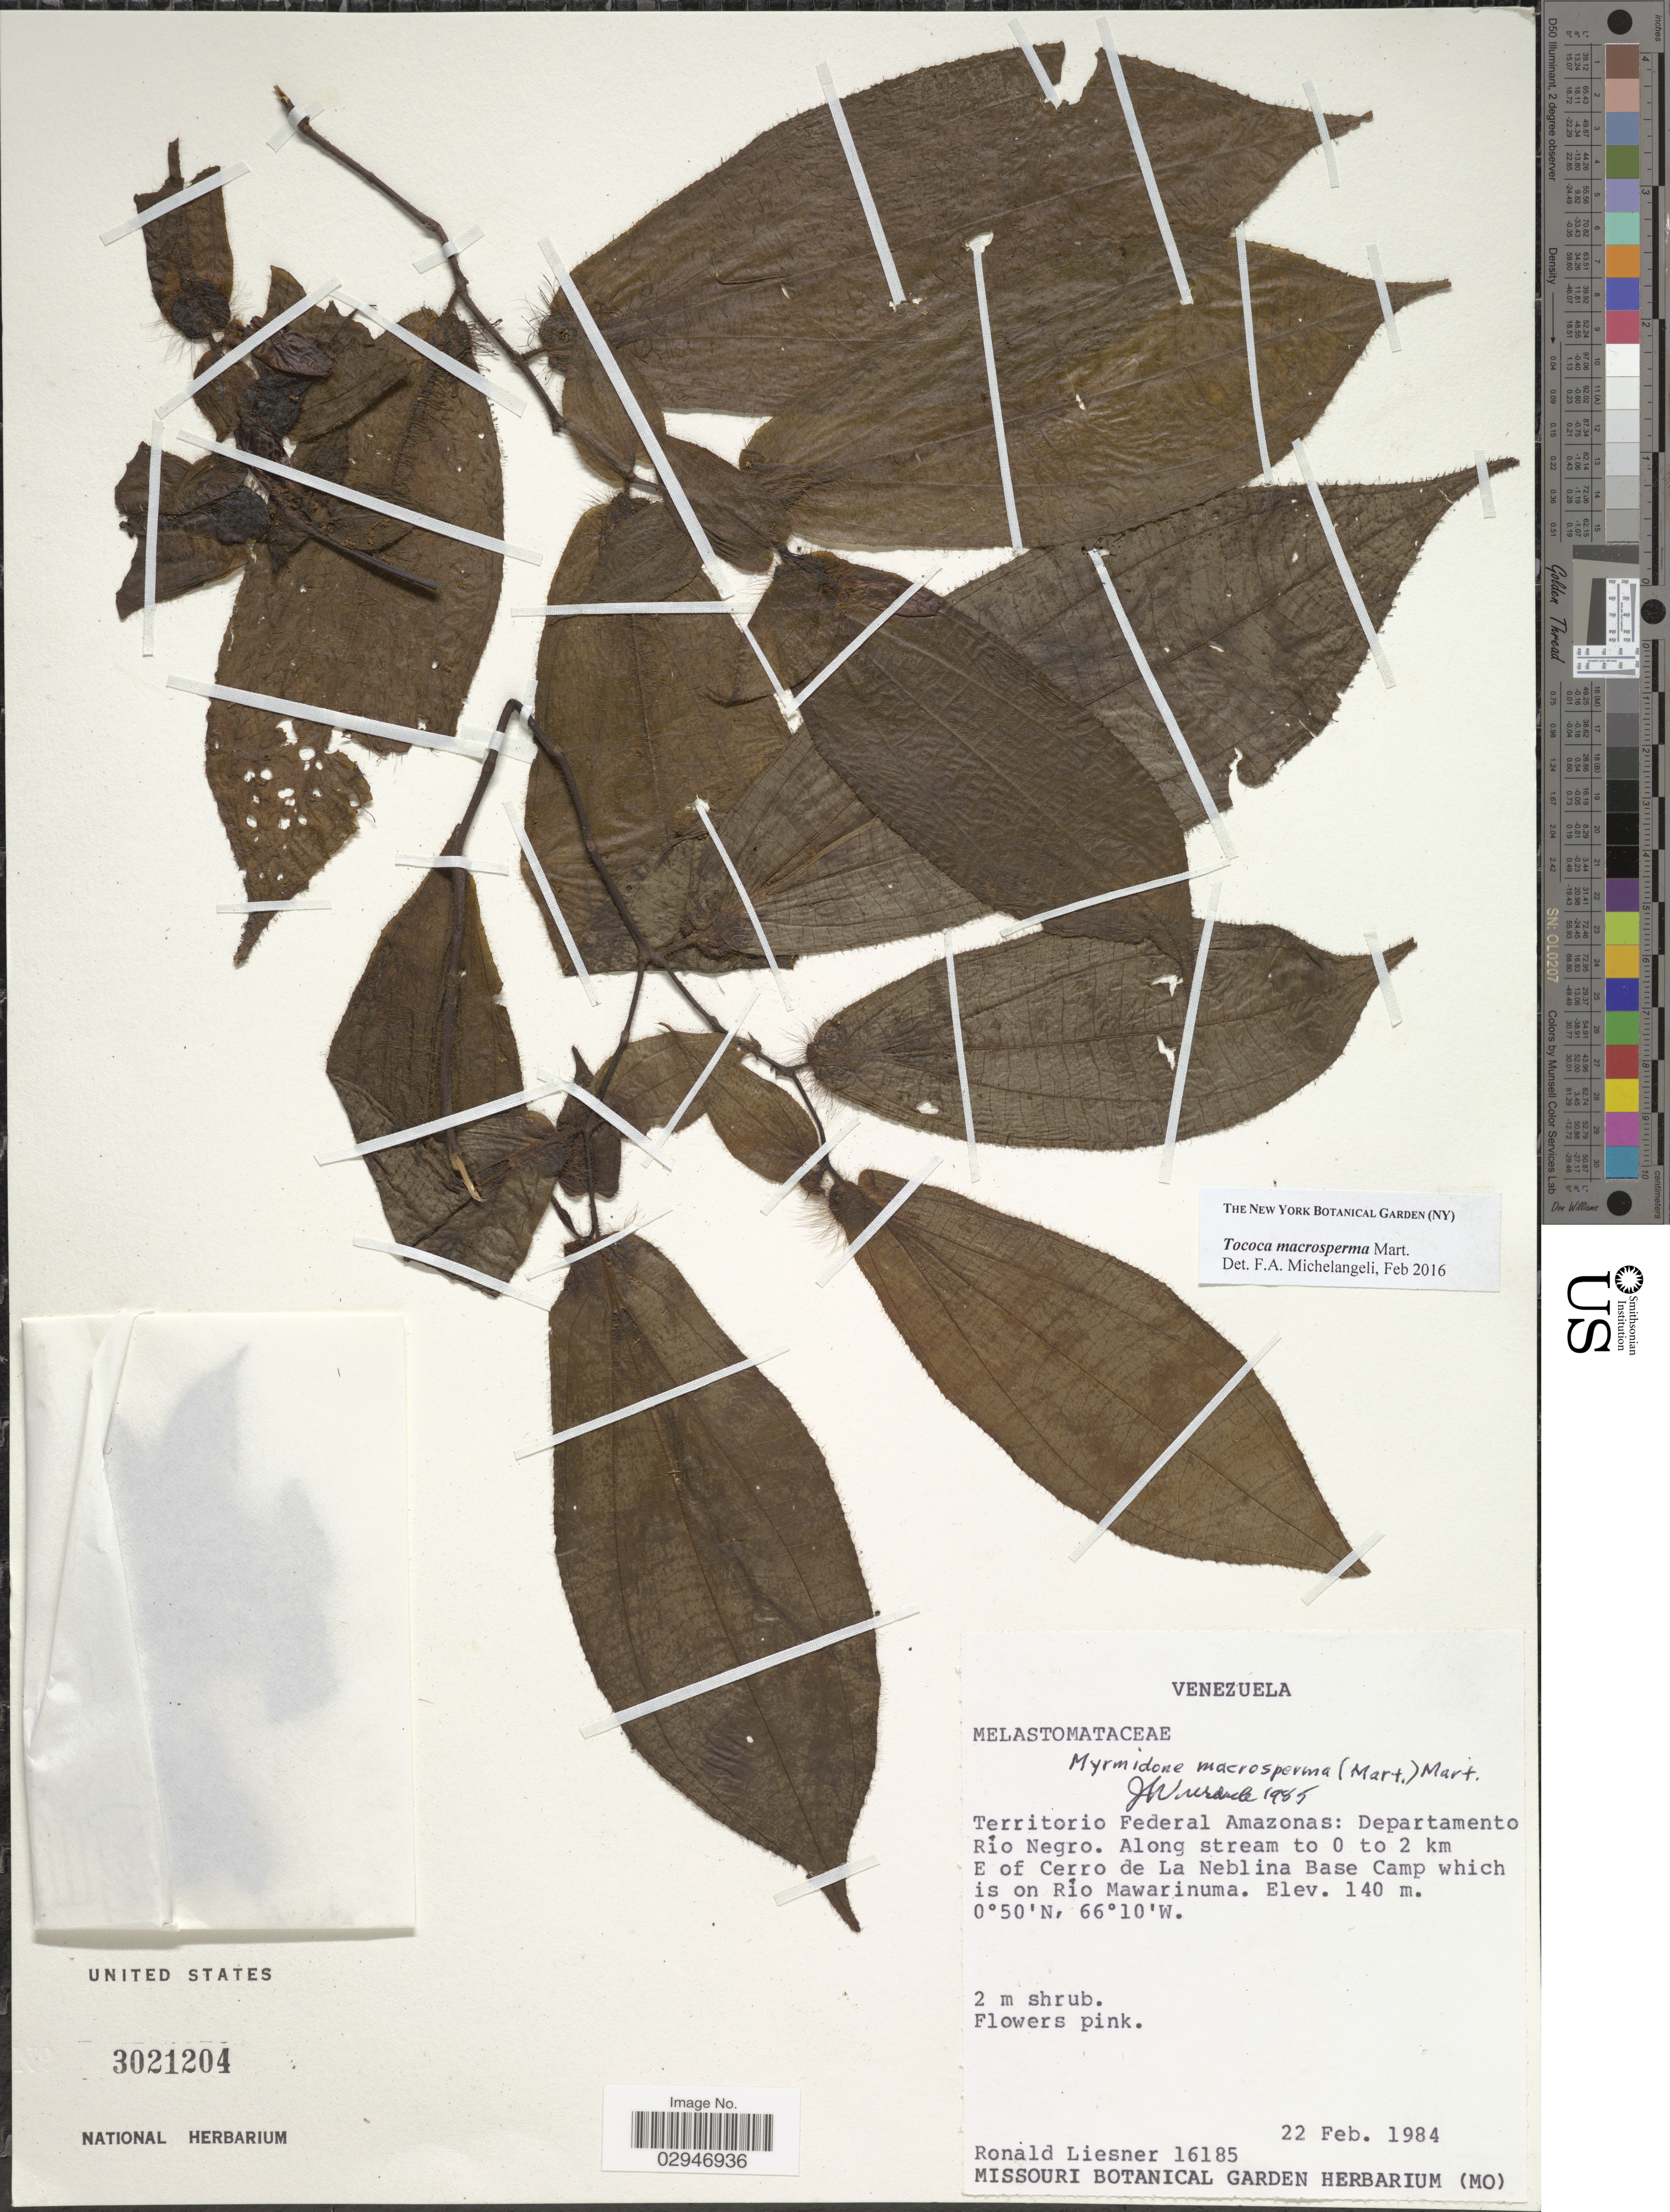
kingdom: Plantae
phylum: Tracheophyta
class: Magnoliopsida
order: Myrtales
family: Melastomataceae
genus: Tococa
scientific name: Tococa macrosperma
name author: Mart.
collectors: R. L. Liesner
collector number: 16185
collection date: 1984-02-22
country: Venezuela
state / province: Amazonas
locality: Territoio Federal Amazonas: Departamento Río Negro. Along stream to 0 to 2 km E of Cerro de la Neblina Base Camp which is on Río Mawarinuma.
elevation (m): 140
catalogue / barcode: US 3021204